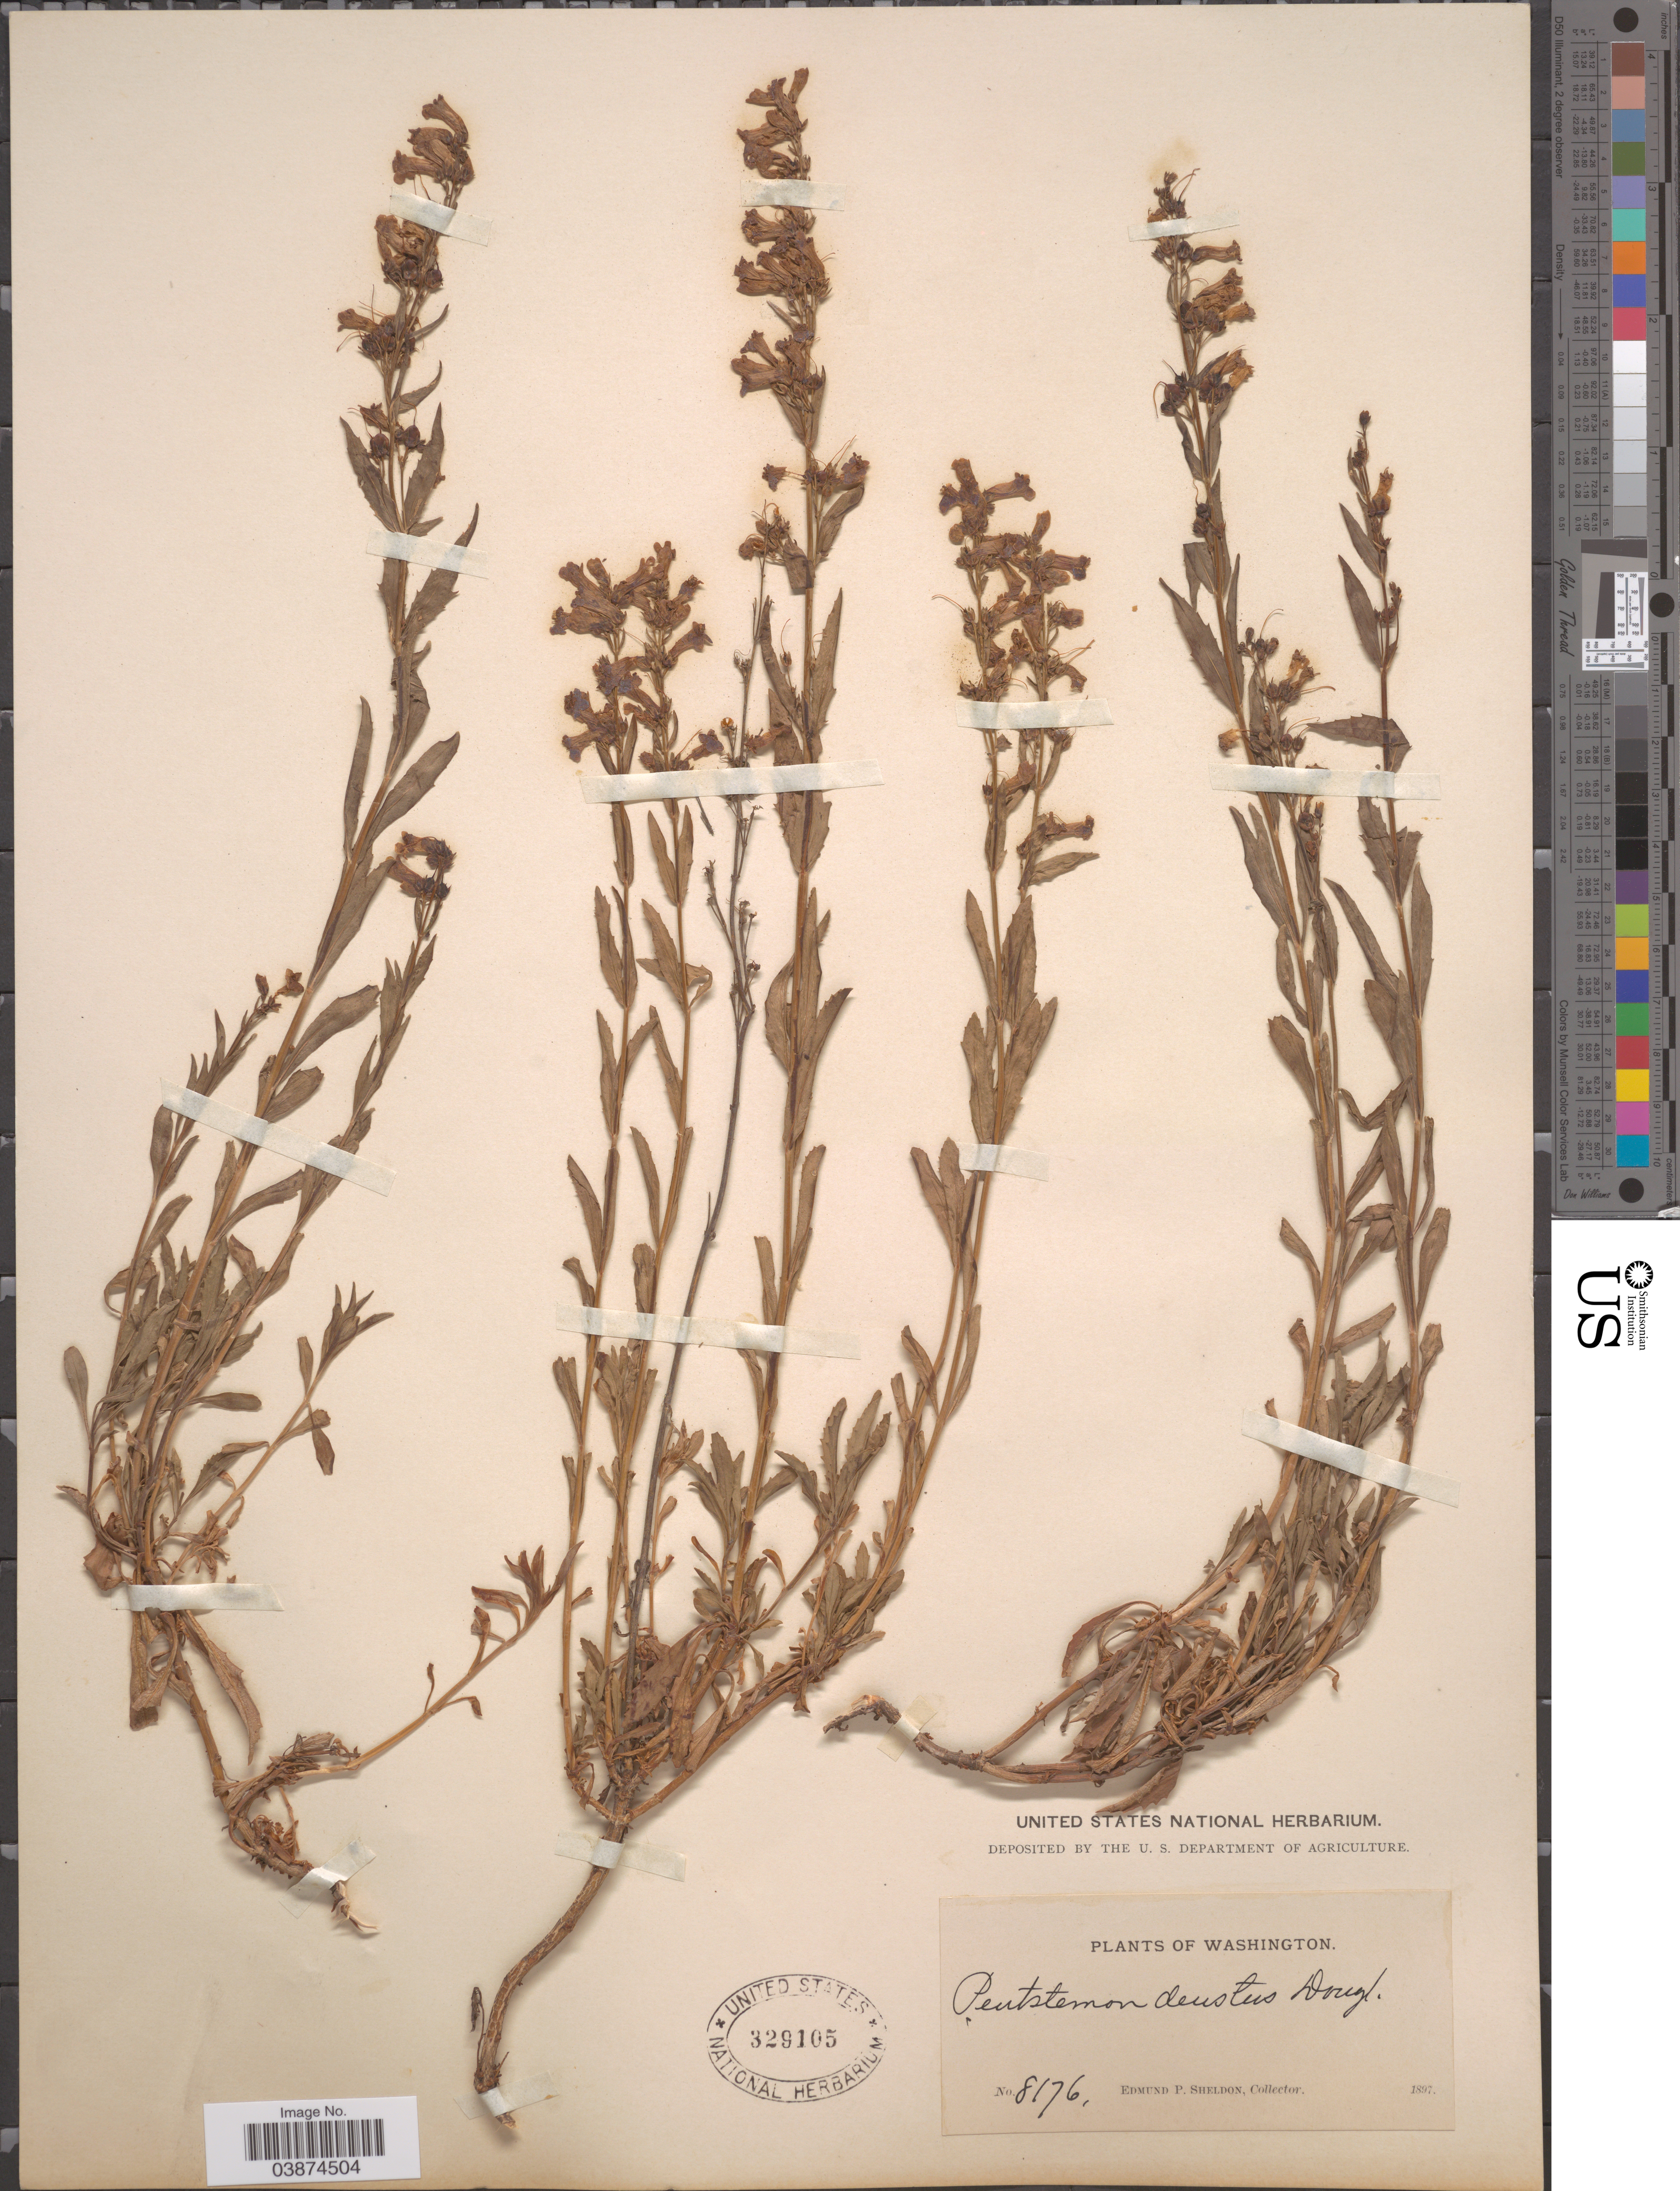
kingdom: Plantae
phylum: Tracheophyta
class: Magnoliopsida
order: Lamiales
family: Plantaginaceae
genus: Penstemon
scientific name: Penstemon deustus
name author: Douglas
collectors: E. P. Sheldon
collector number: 8176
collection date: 1897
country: United States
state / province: Washington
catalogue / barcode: US 329105